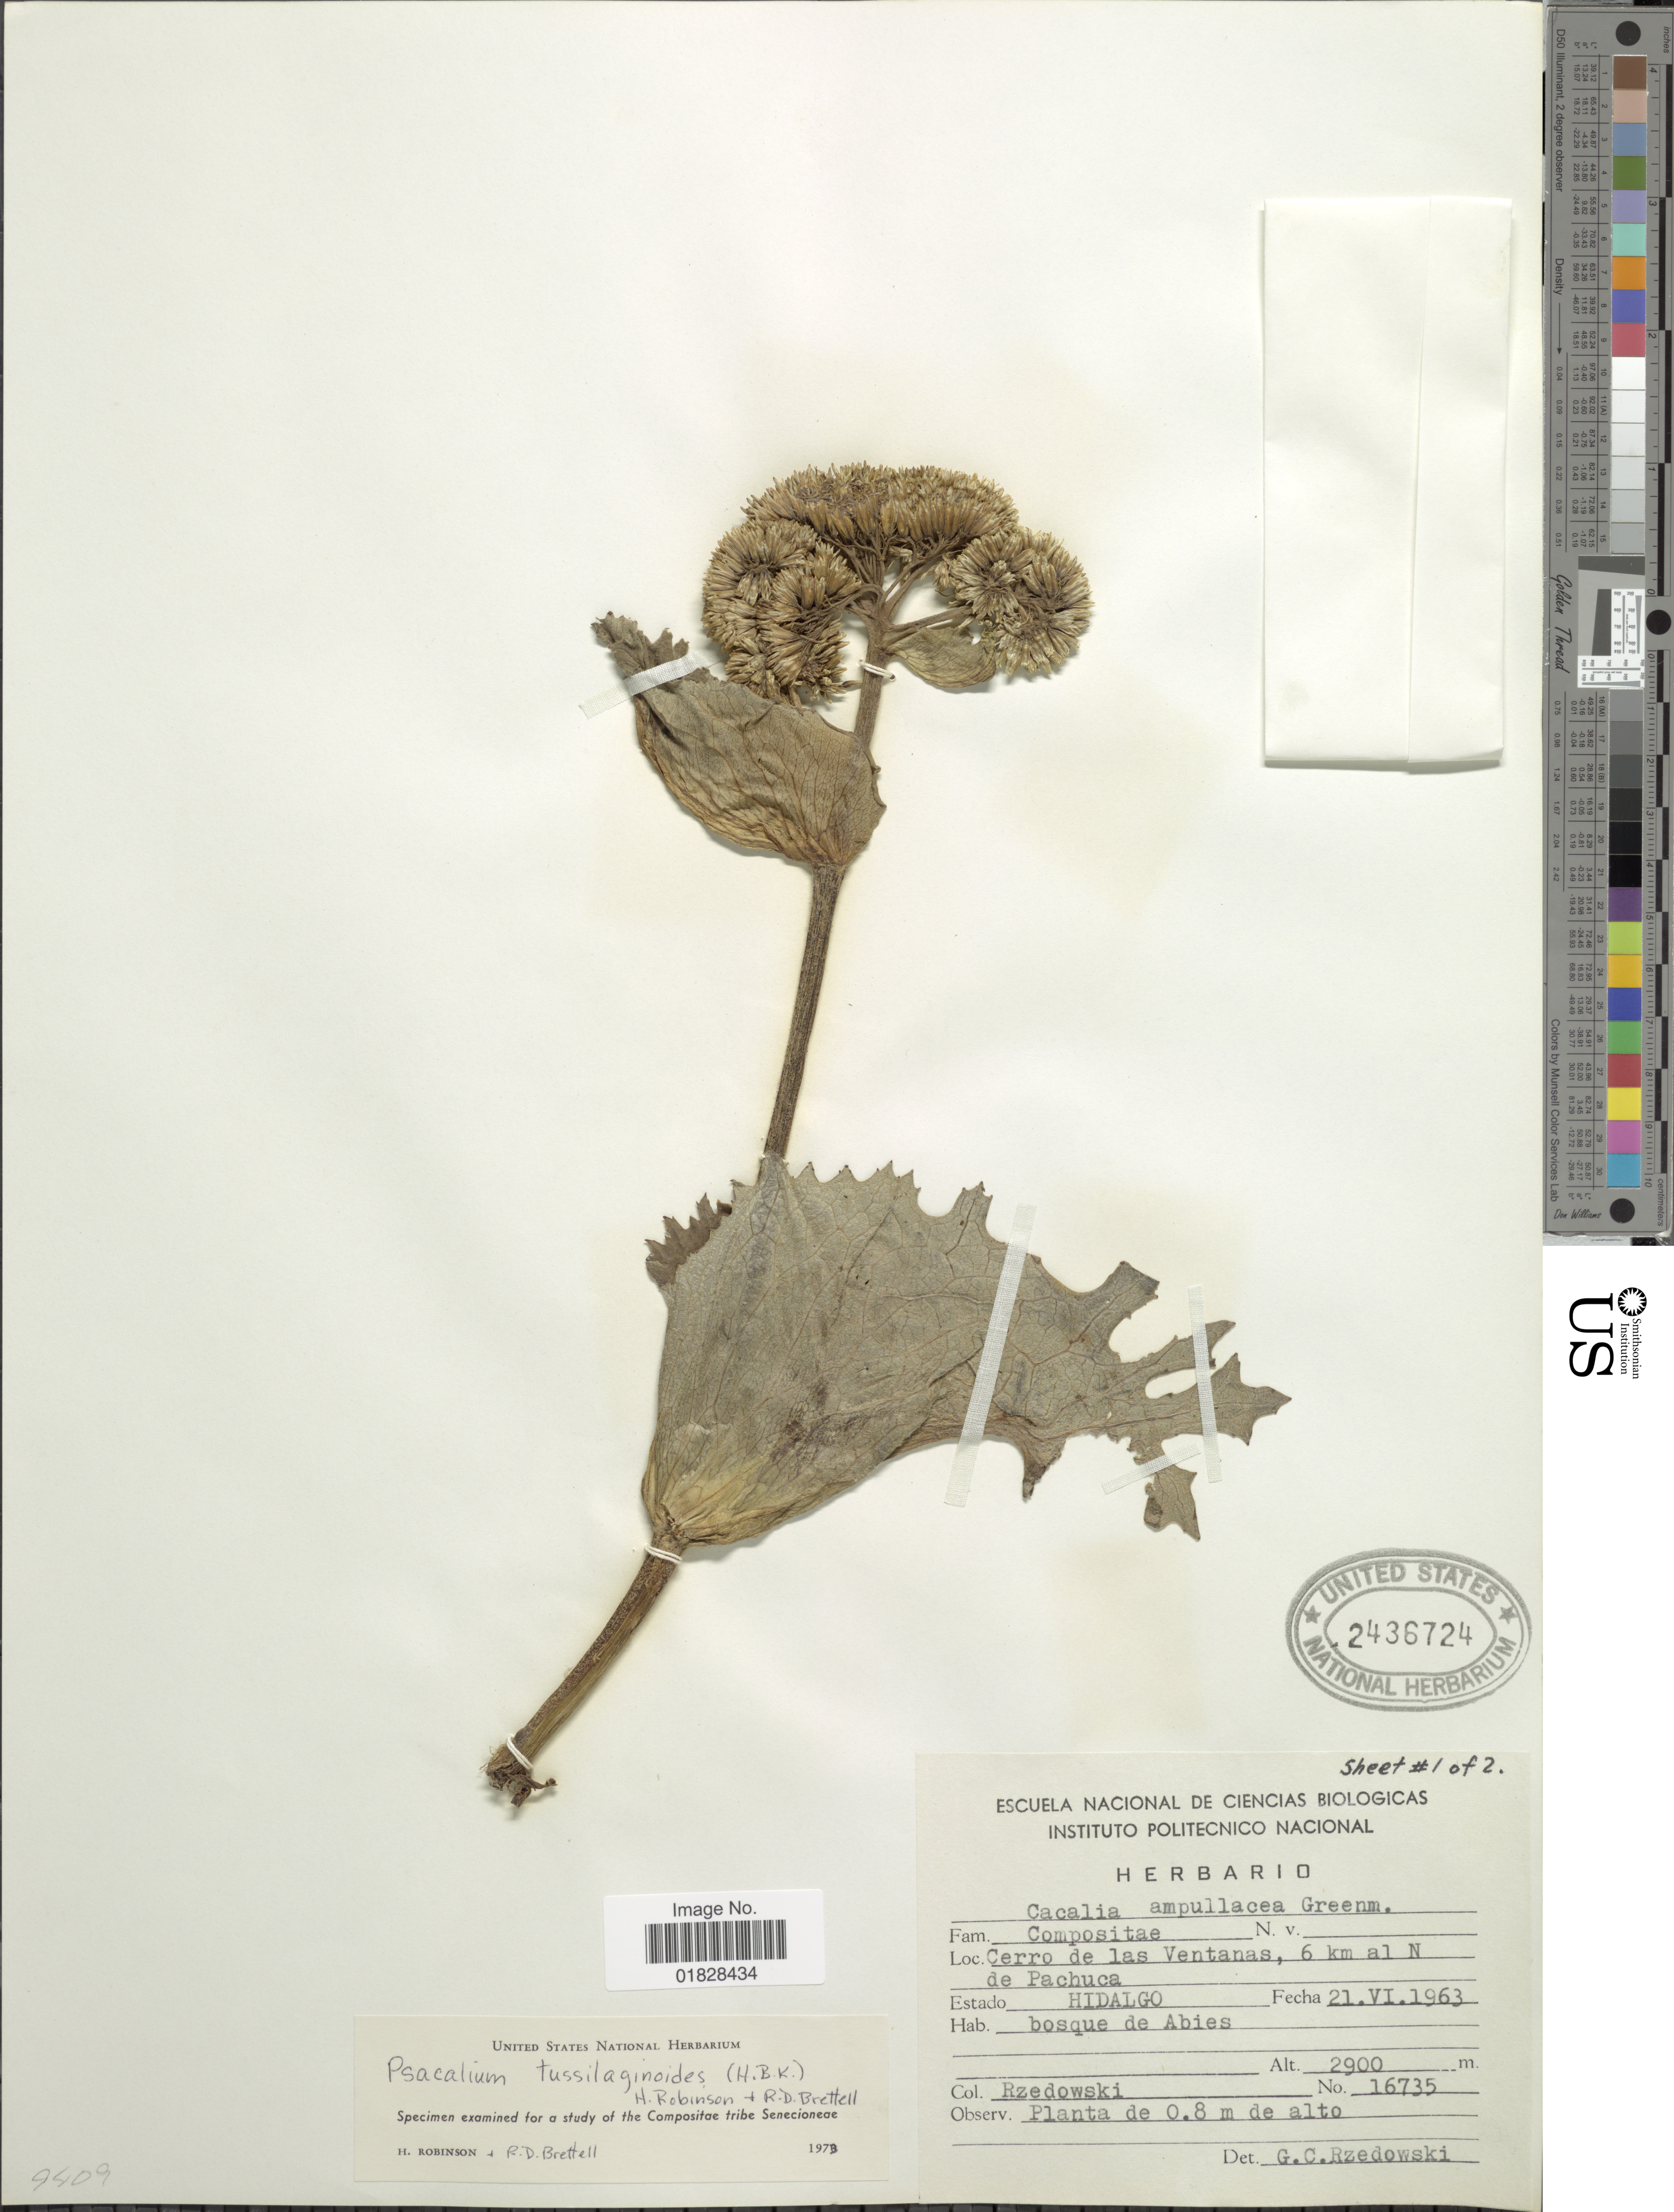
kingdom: Plantae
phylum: Tracheophyta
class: Magnoliopsida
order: Asterales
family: Asteraceae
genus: Psacalium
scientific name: Psacalium tussilaginoides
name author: (Kunth) H. Rob. & Brettell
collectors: Rzedowski, --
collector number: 16735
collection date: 1963-06-21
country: Mexico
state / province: Hidalgo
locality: Cerro de las Ventanas, 6 km al N de Pachuca. Estado Hdialgo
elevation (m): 2900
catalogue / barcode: US 2436724